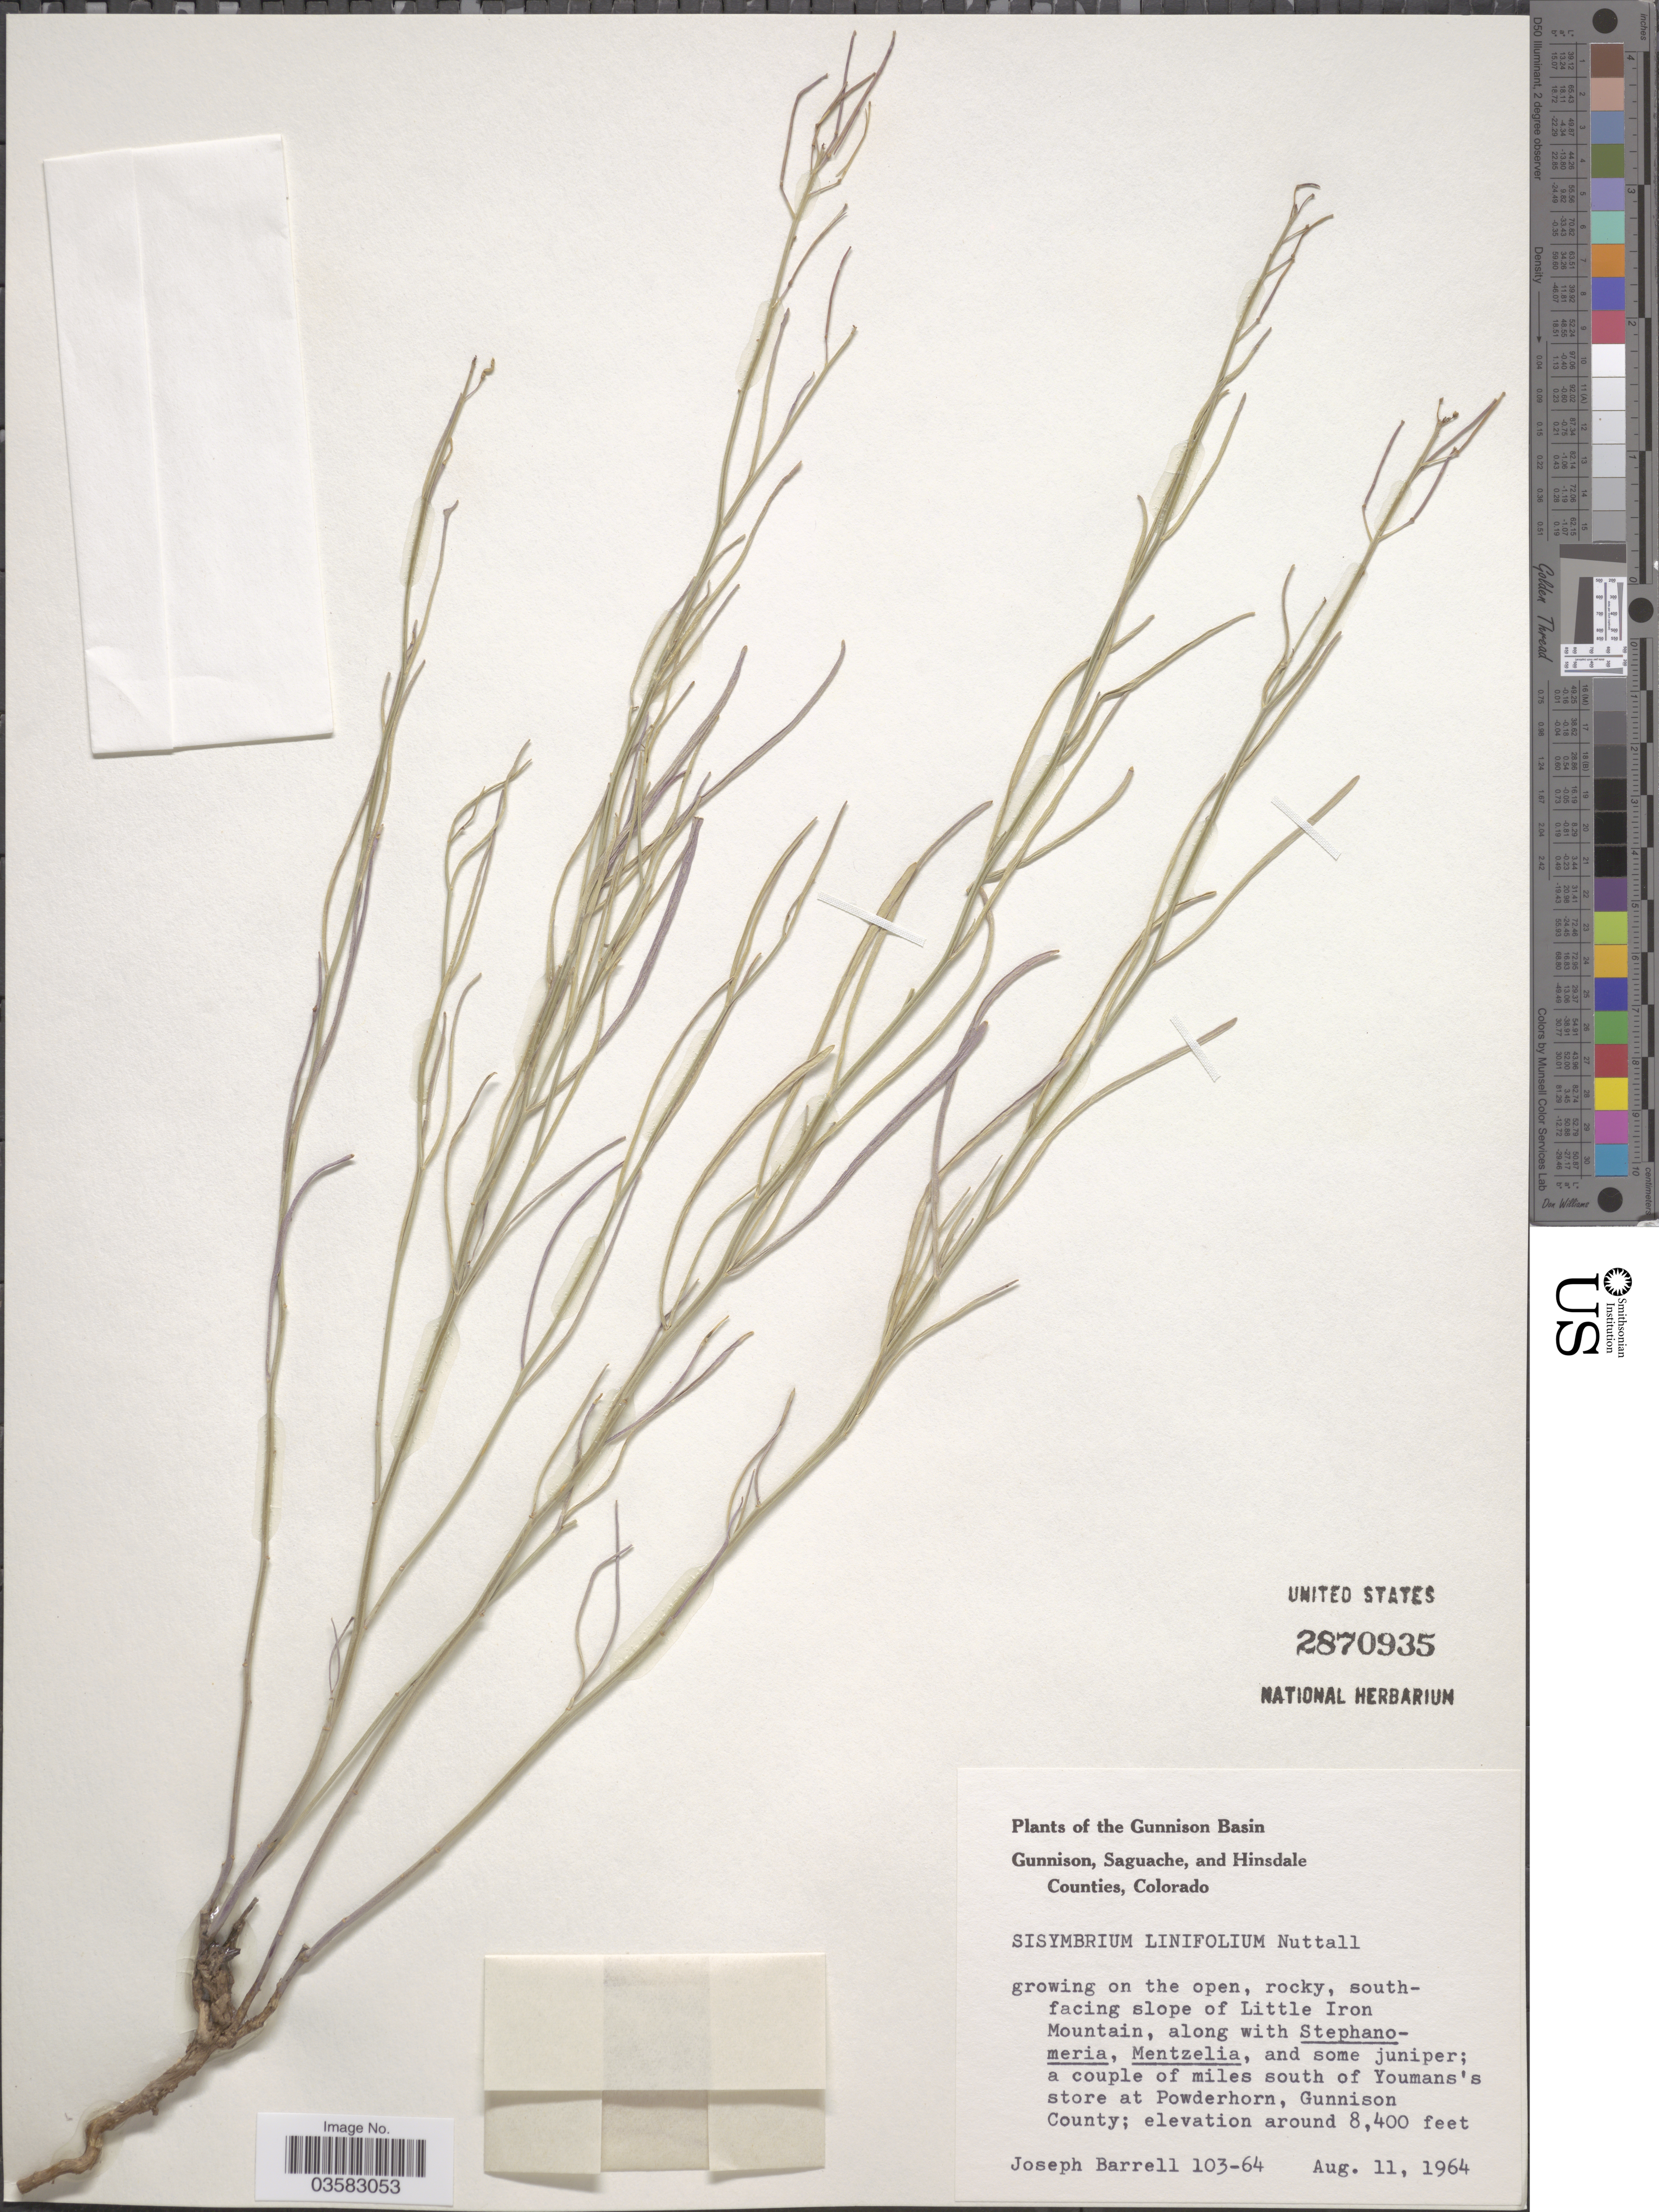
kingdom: Plantae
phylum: Tracheophyta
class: Magnoliopsida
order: Brassicales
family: Brassicaceae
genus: Sisymbrium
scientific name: Sisymbrium linifolium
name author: (Nutt.) Nutt. ex Torr. & A. Gray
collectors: J. Barrell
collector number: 103-64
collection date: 1964-08-11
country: United States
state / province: Colorado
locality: The Gunnison Basin. South-facing slope of Little Iron Mountain, a couple of miles south of Youman's store at Powderhorn, Gunnison County.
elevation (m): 2560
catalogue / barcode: US 2870935